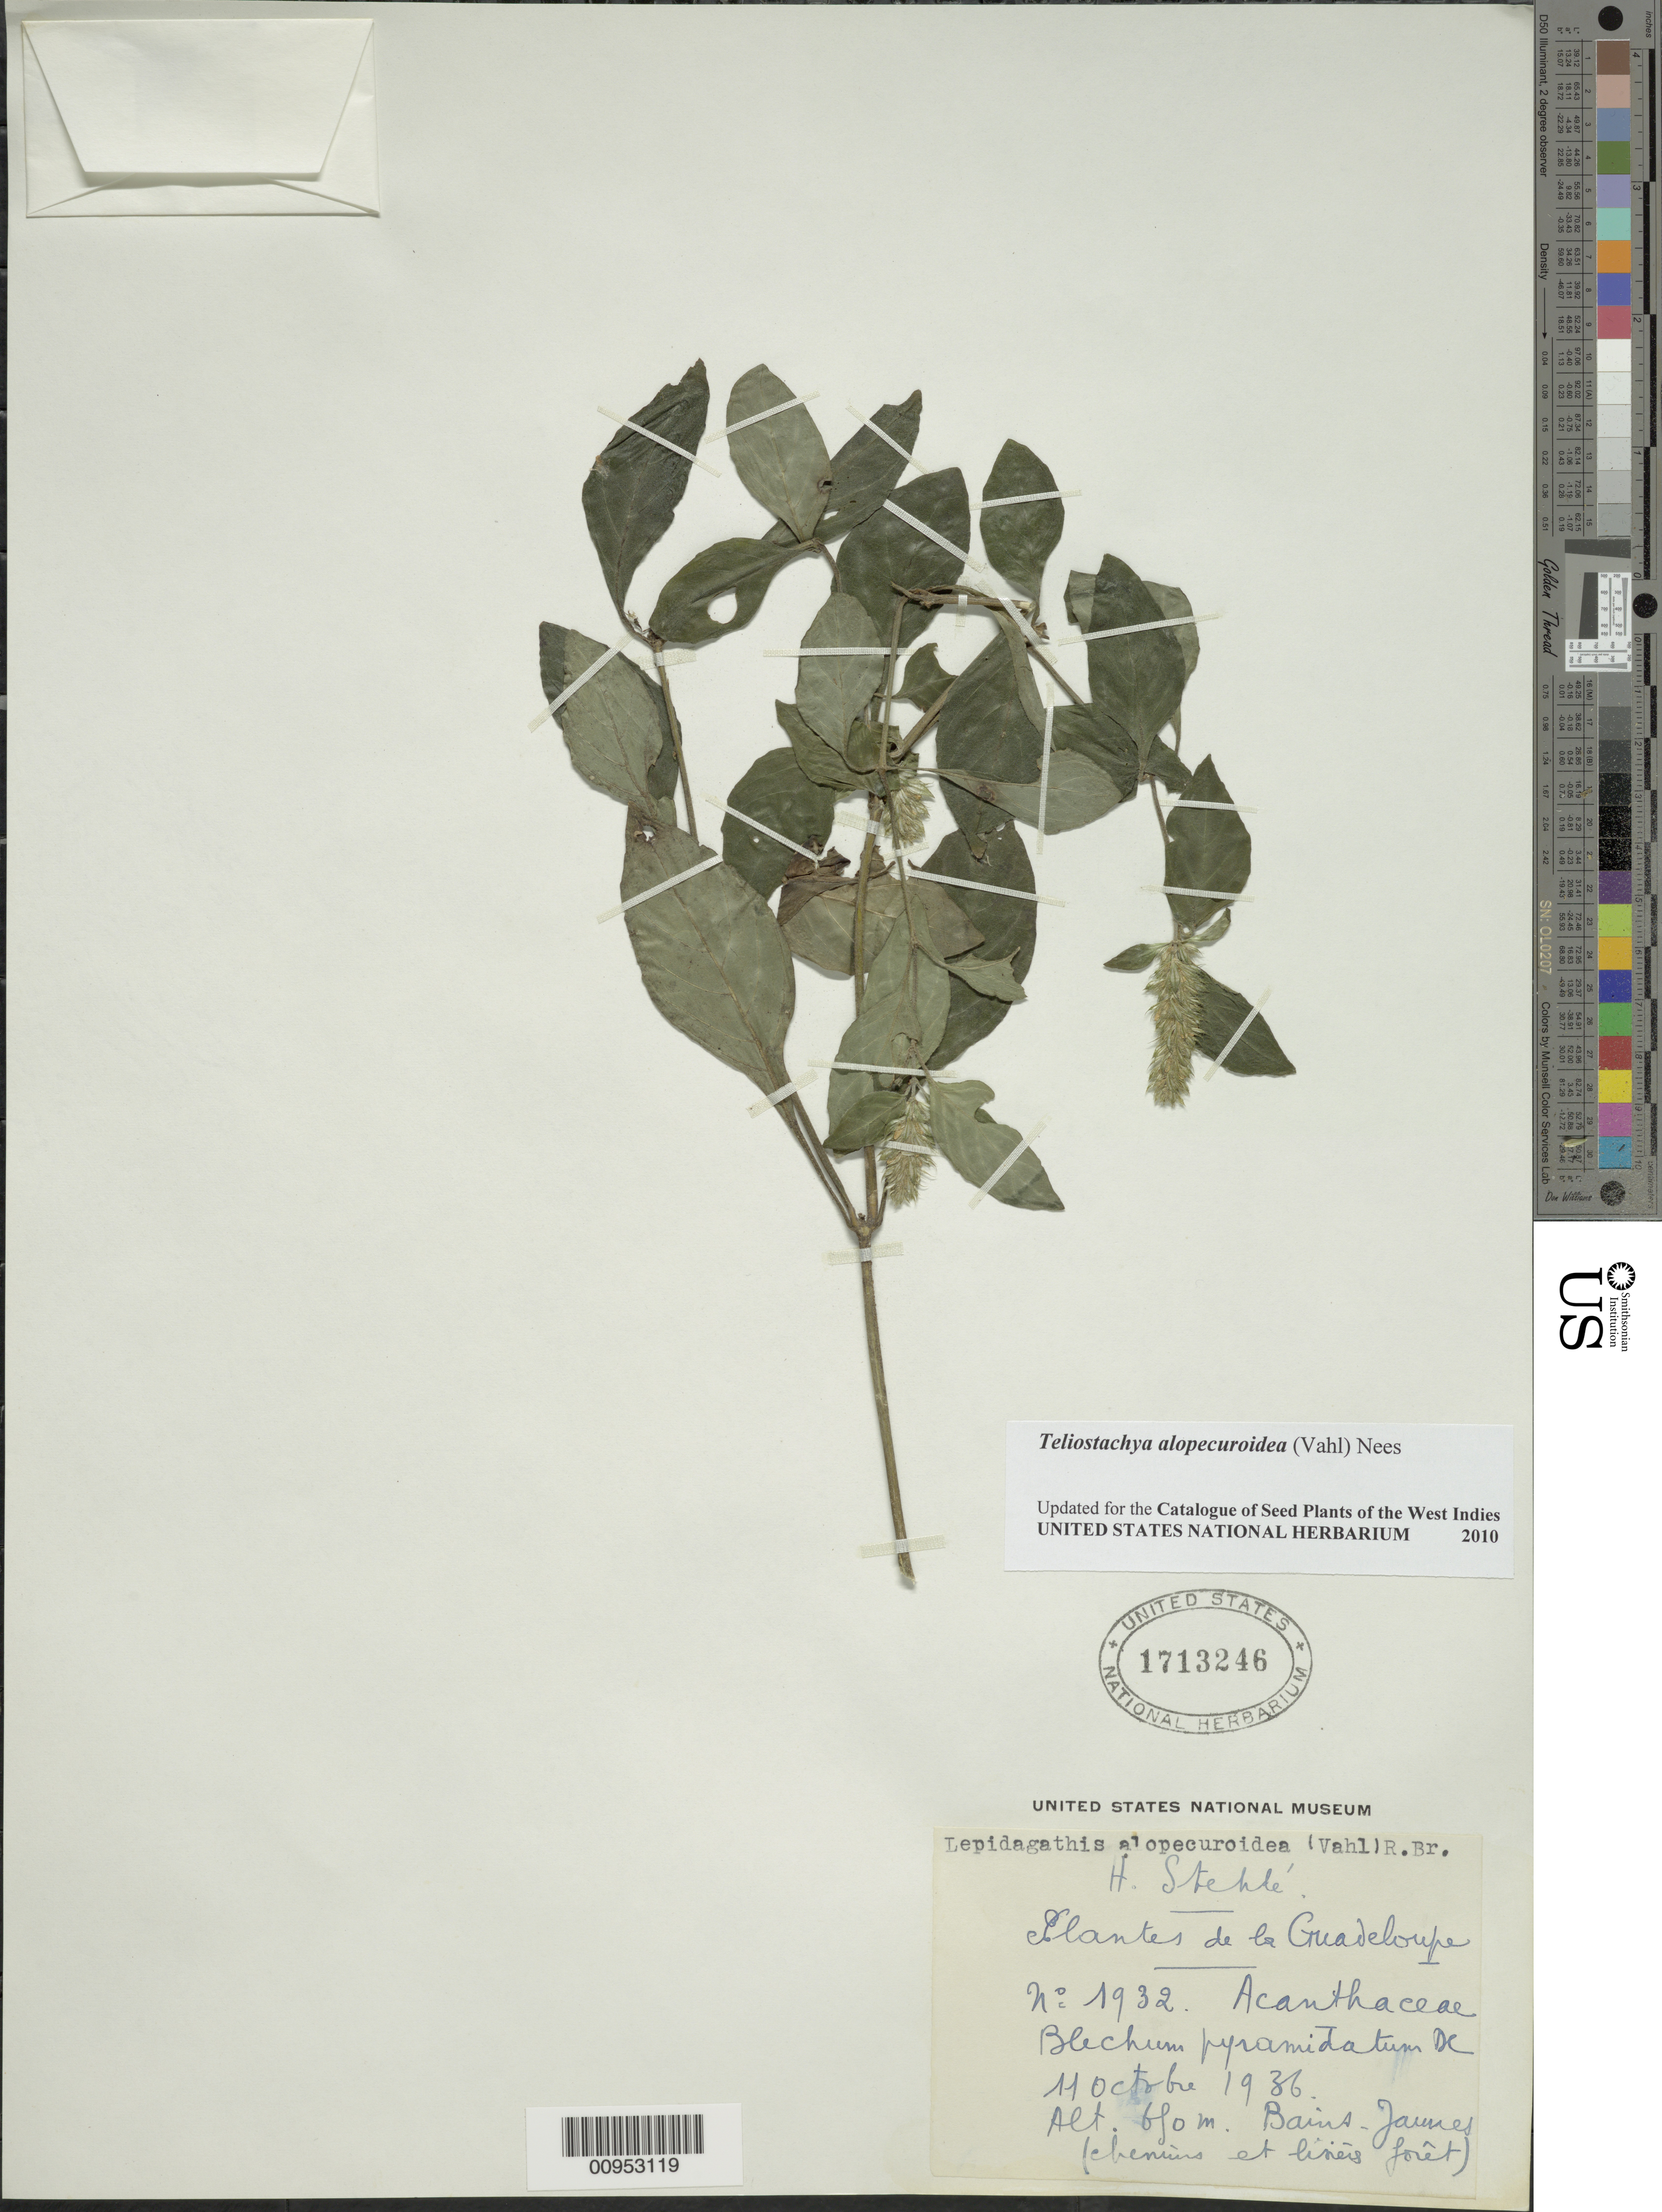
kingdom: Plantae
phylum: Tracheophyta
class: Magnoliopsida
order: Lamiales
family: Acanthaceae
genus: Teliostachya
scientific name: Teliostachya alopecuroidea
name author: (Vahl) Nees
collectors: H. Stehlé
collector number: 1932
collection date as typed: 11 Oct 1936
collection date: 1936-10-11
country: Guadeloupe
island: Basse Terre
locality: Bains James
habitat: Chemins et linèrs forêt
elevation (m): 650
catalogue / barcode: US 1713246